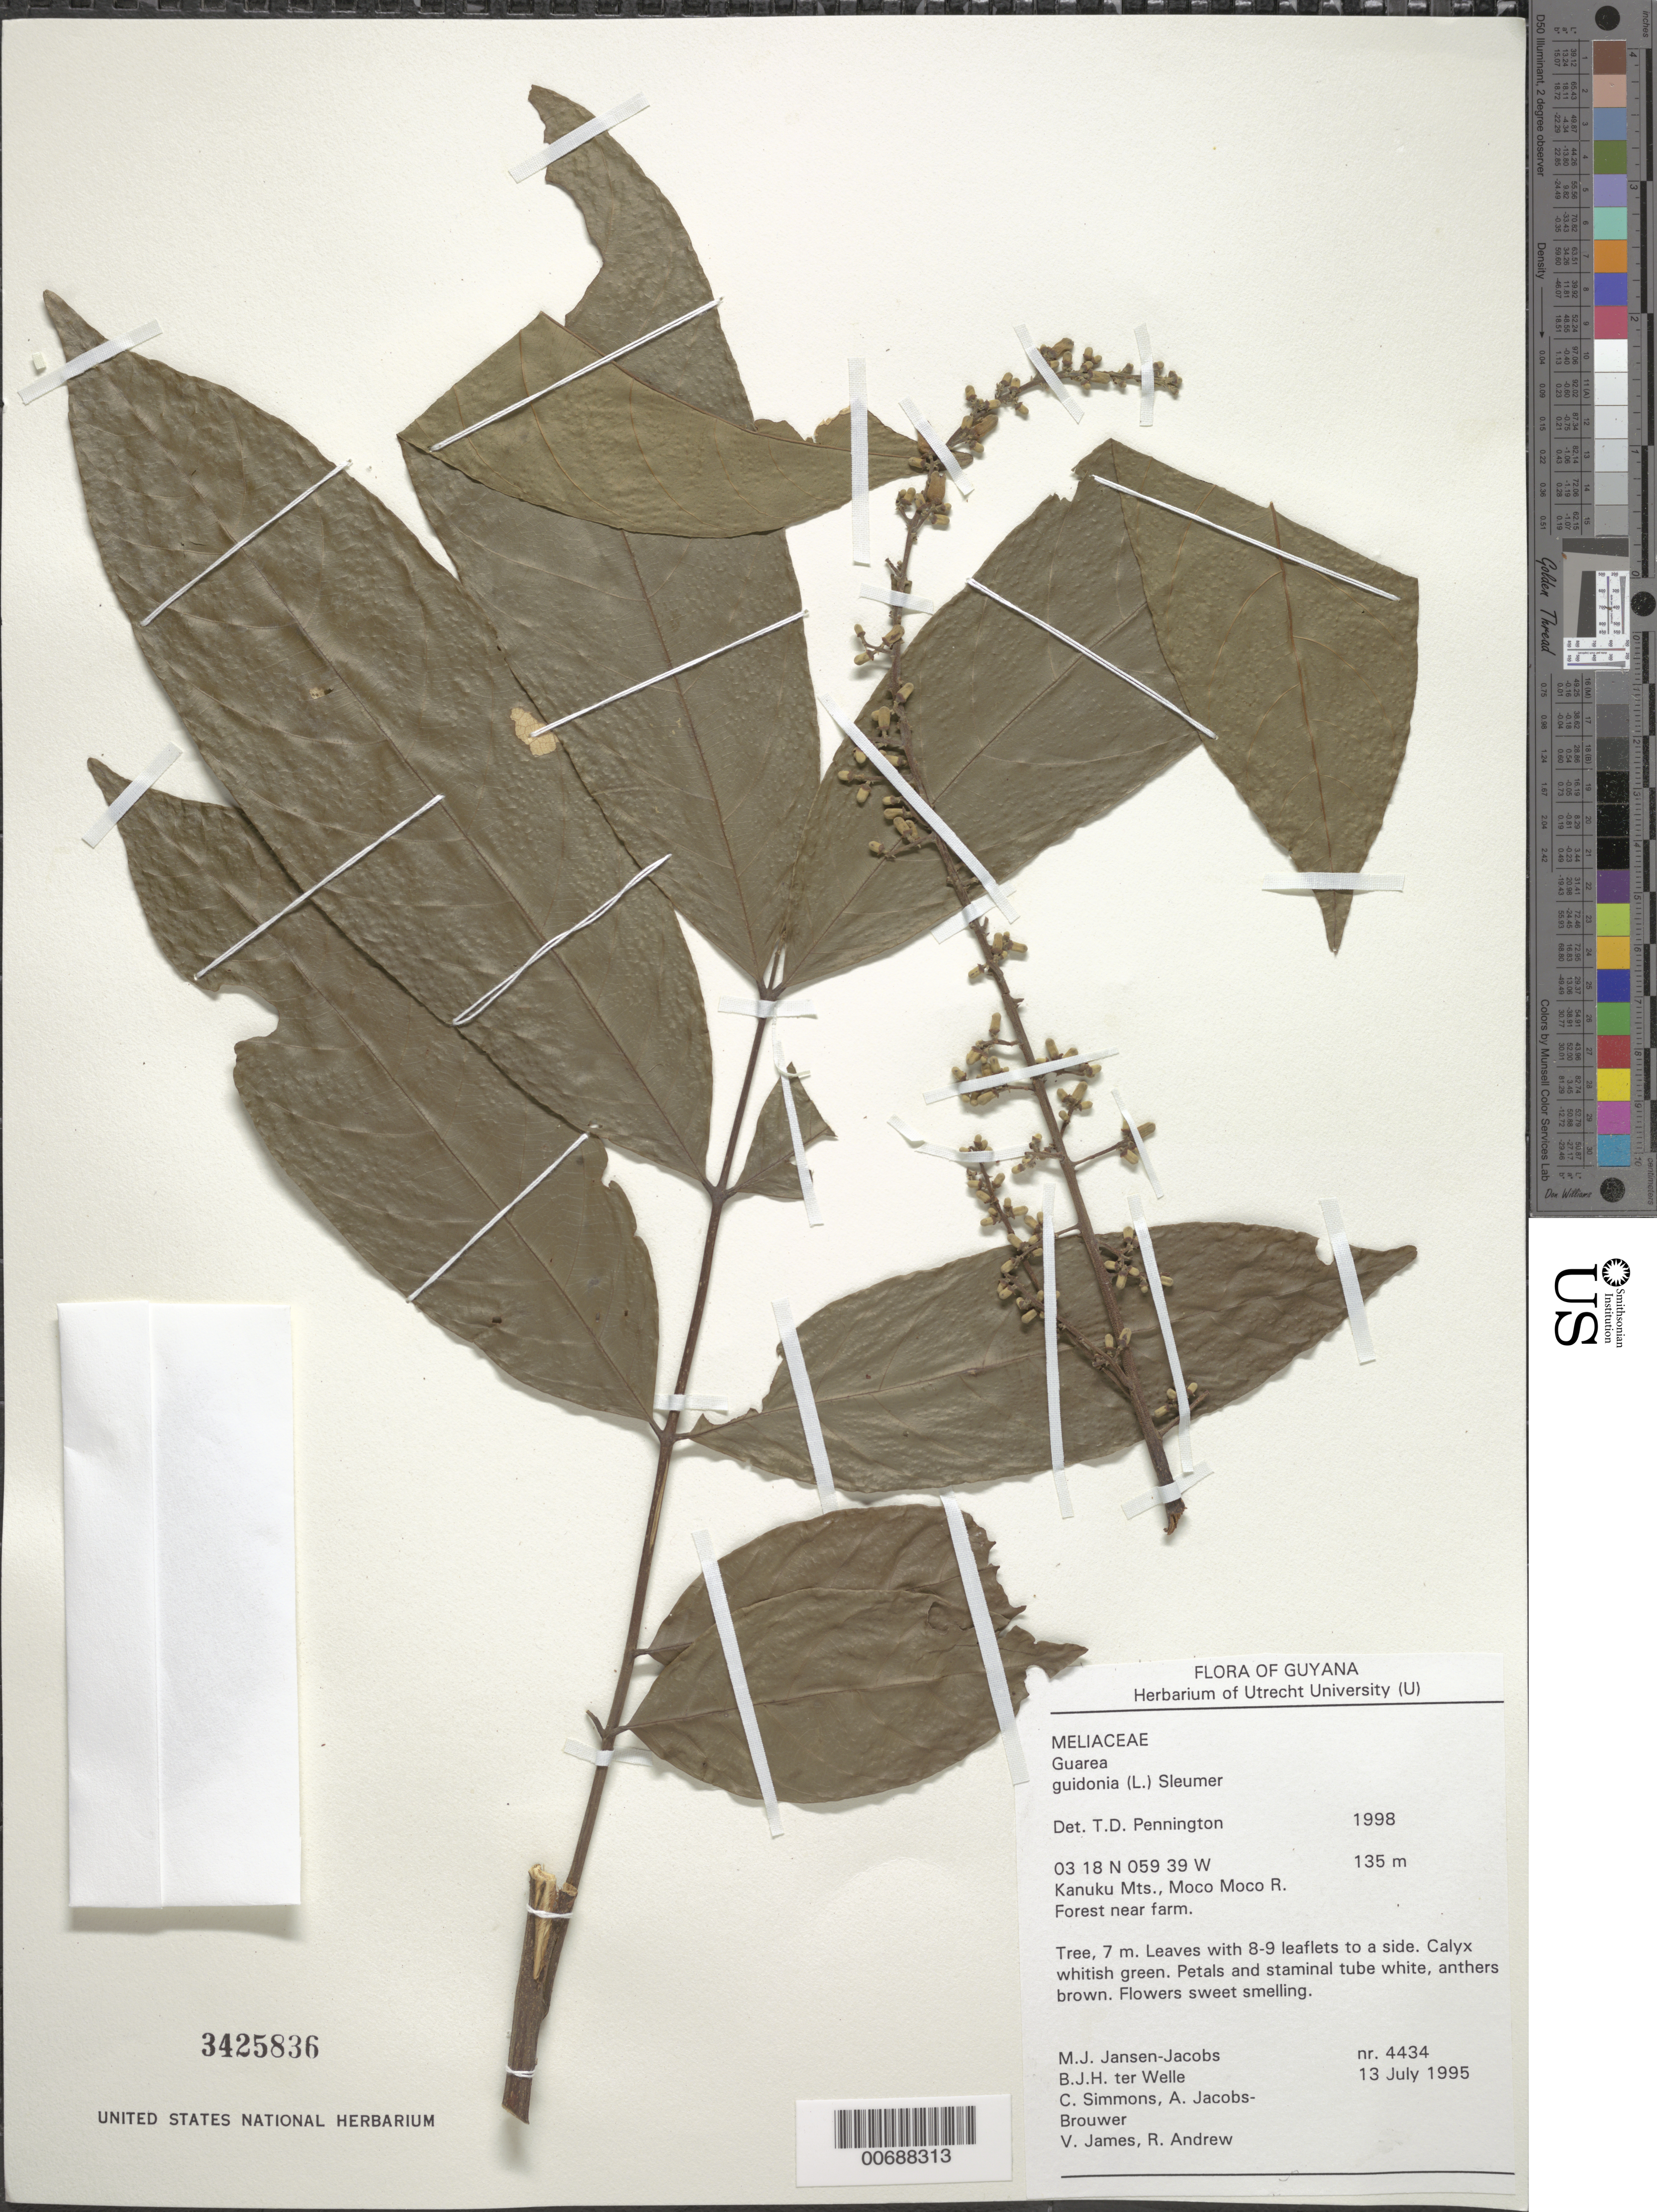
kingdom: Plantae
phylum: Tracheophyta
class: Magnoliopsida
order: Sapindales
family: Meliaceae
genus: Guarea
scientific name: Guarea guidonia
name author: (L.) Sleumer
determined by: Pennington, T. D., (K)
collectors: M. J. Jansen-Jacobs, B. Welle, C. Simmons, A. Jacobs-Brouwer, V. James & R. Andrew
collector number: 4434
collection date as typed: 13-Jul-95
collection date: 1995-07-13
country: Guyana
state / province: U. Takutu-U. Essequibo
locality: Moco Moco River, Kanuku Mts.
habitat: Forest near farm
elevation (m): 135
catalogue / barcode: US 3425836